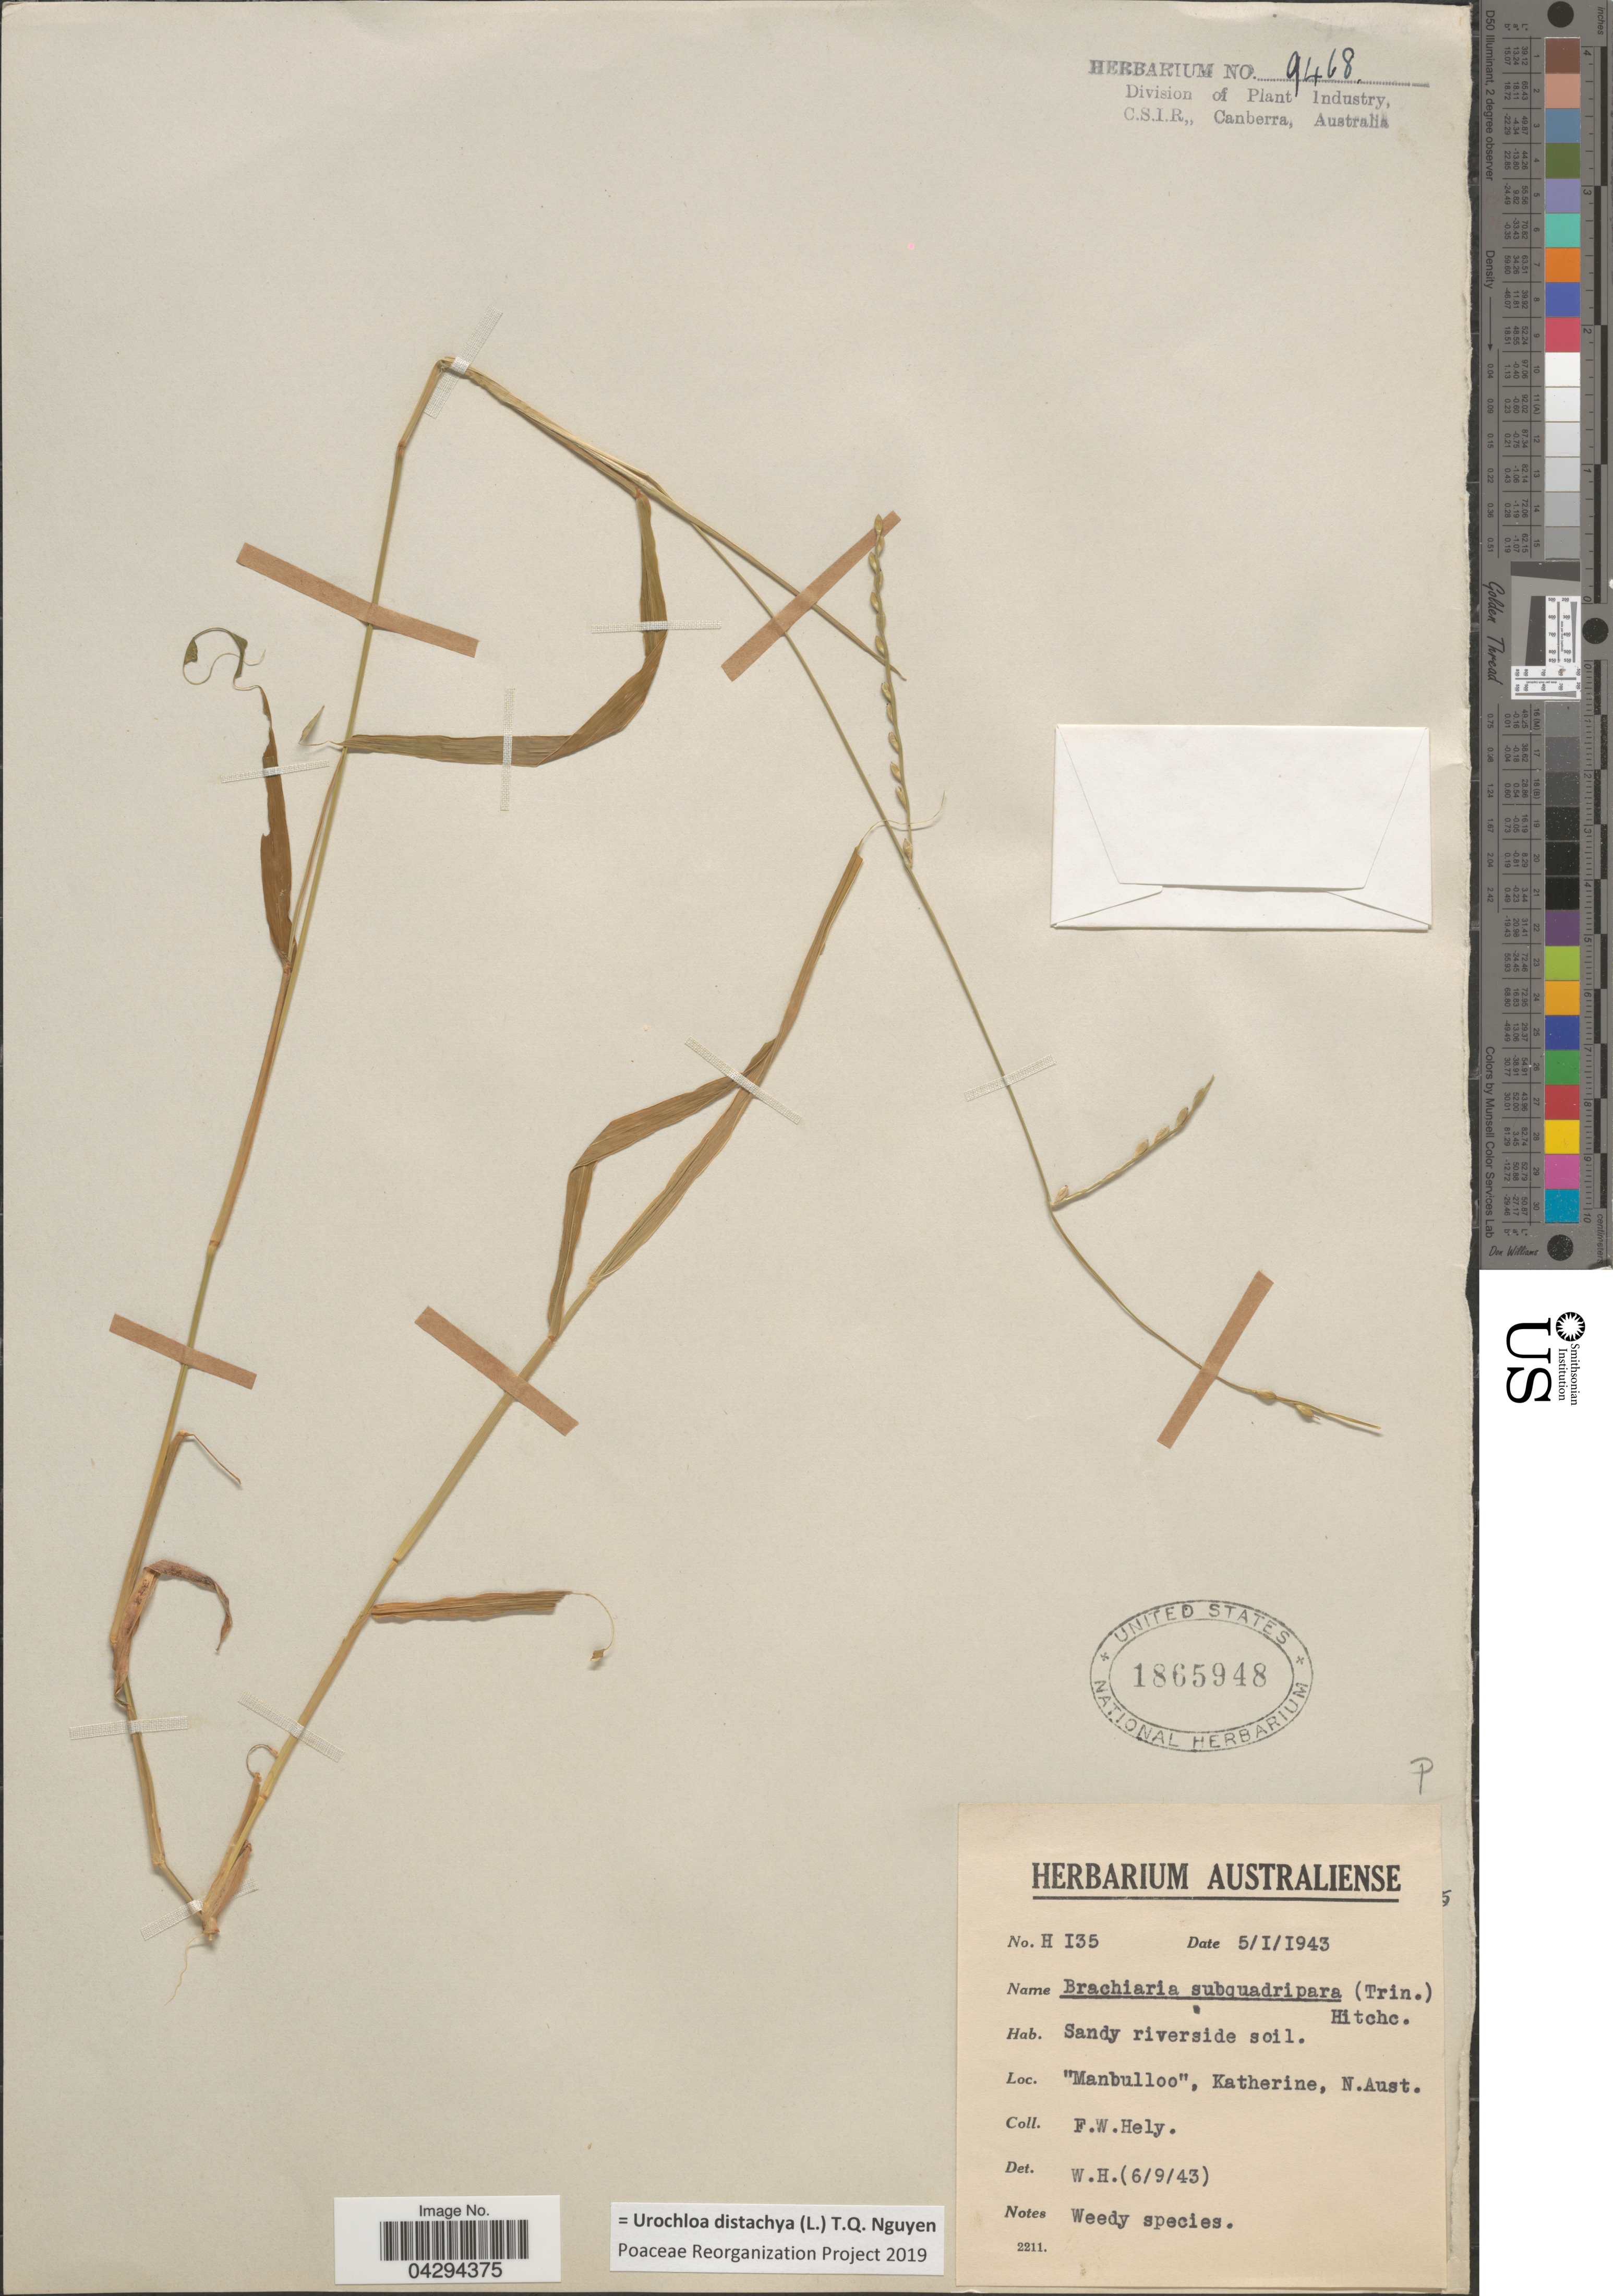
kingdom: Plantae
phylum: Tracheophyta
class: Liliopsida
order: Poales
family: Poaceae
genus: Urochloa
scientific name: Urochloa distachya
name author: (L.) T.Q. Nguyen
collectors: F. Hely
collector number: H135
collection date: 1943-01-05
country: Australia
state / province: Northern Territory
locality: Sandy riverside soil. "Manbulloo", Katherine, N. Aust.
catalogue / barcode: US 1865948